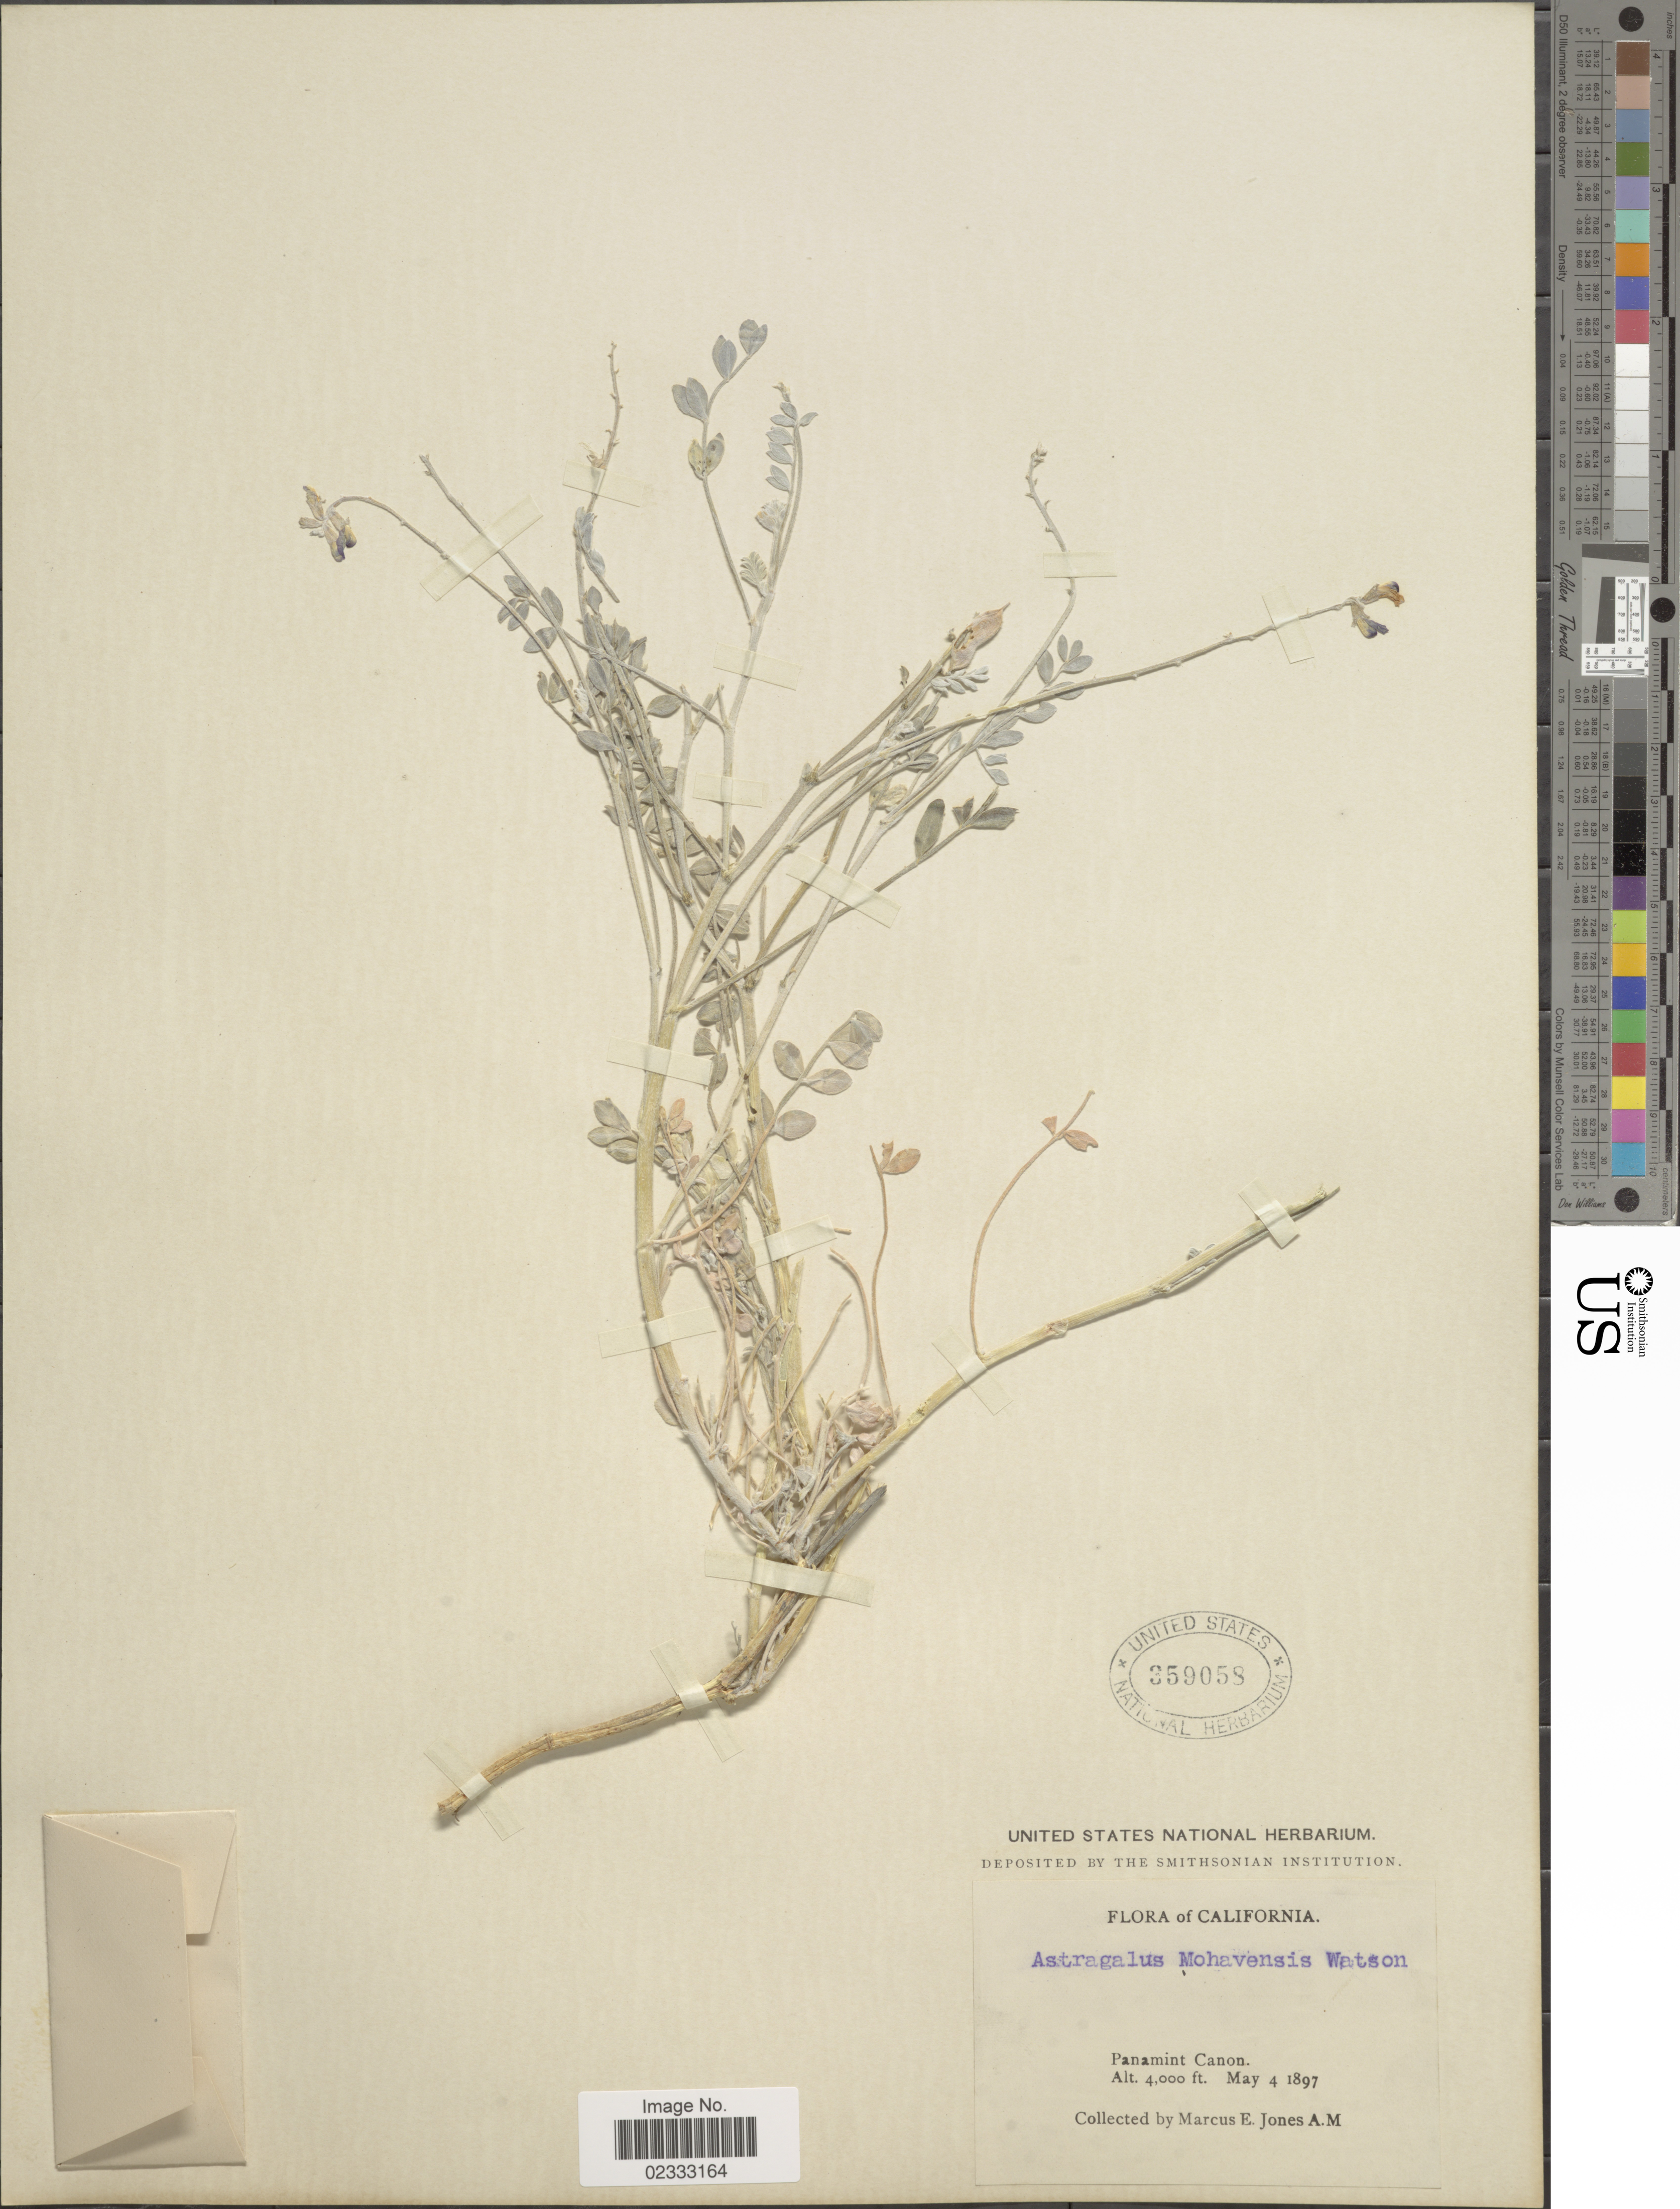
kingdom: Plantae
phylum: Tracheophyta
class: Magnoliopsida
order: Fabales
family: Fabaceae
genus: Astragalus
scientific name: Astragalus mojavensis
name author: S. Watson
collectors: M. E. Jones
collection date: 1897-05-04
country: United States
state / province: California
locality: California, Panamint Canon.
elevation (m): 1219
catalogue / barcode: US 359058